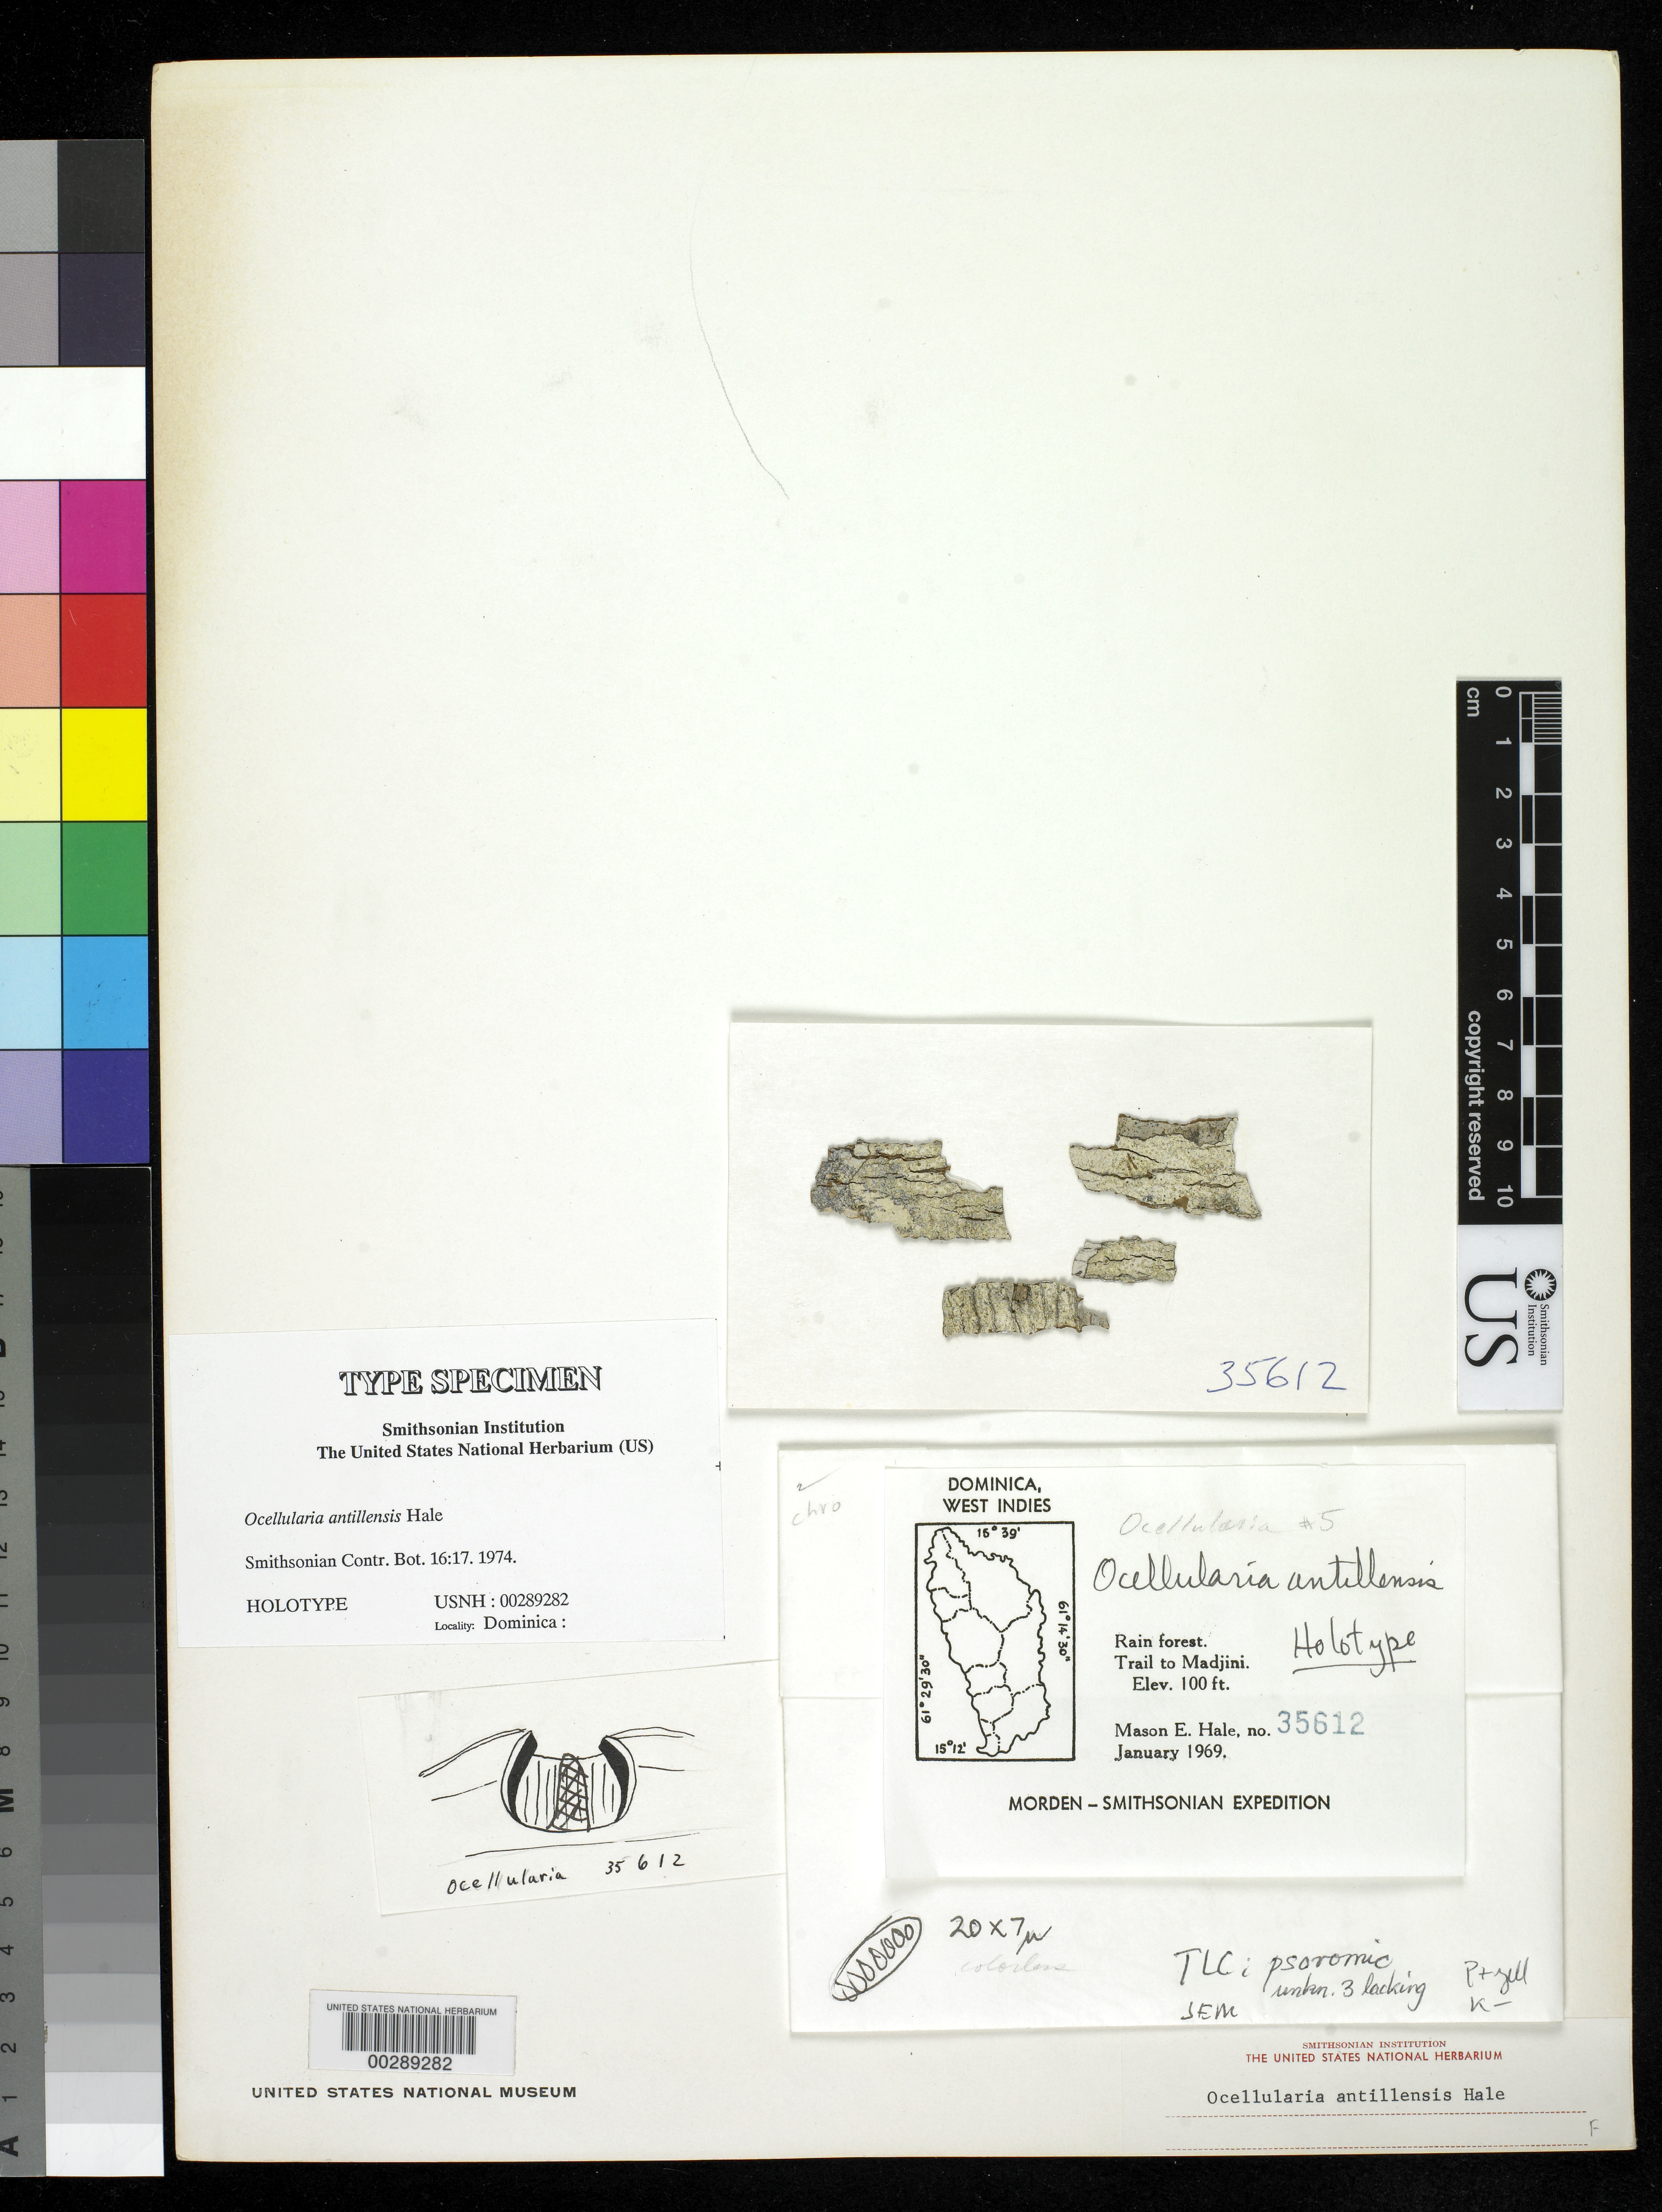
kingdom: Fungi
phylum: Ascomycota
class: Lecanoromycetes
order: Ostropales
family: Graphidaceae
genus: Ocellularia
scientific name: Ocellularia antillensis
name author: Hale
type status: Holotype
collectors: M. Hale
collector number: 35612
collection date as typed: Jan 1969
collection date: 1969-01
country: Dominica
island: Dominica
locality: Trail to Madjini, rain forest.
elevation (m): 30